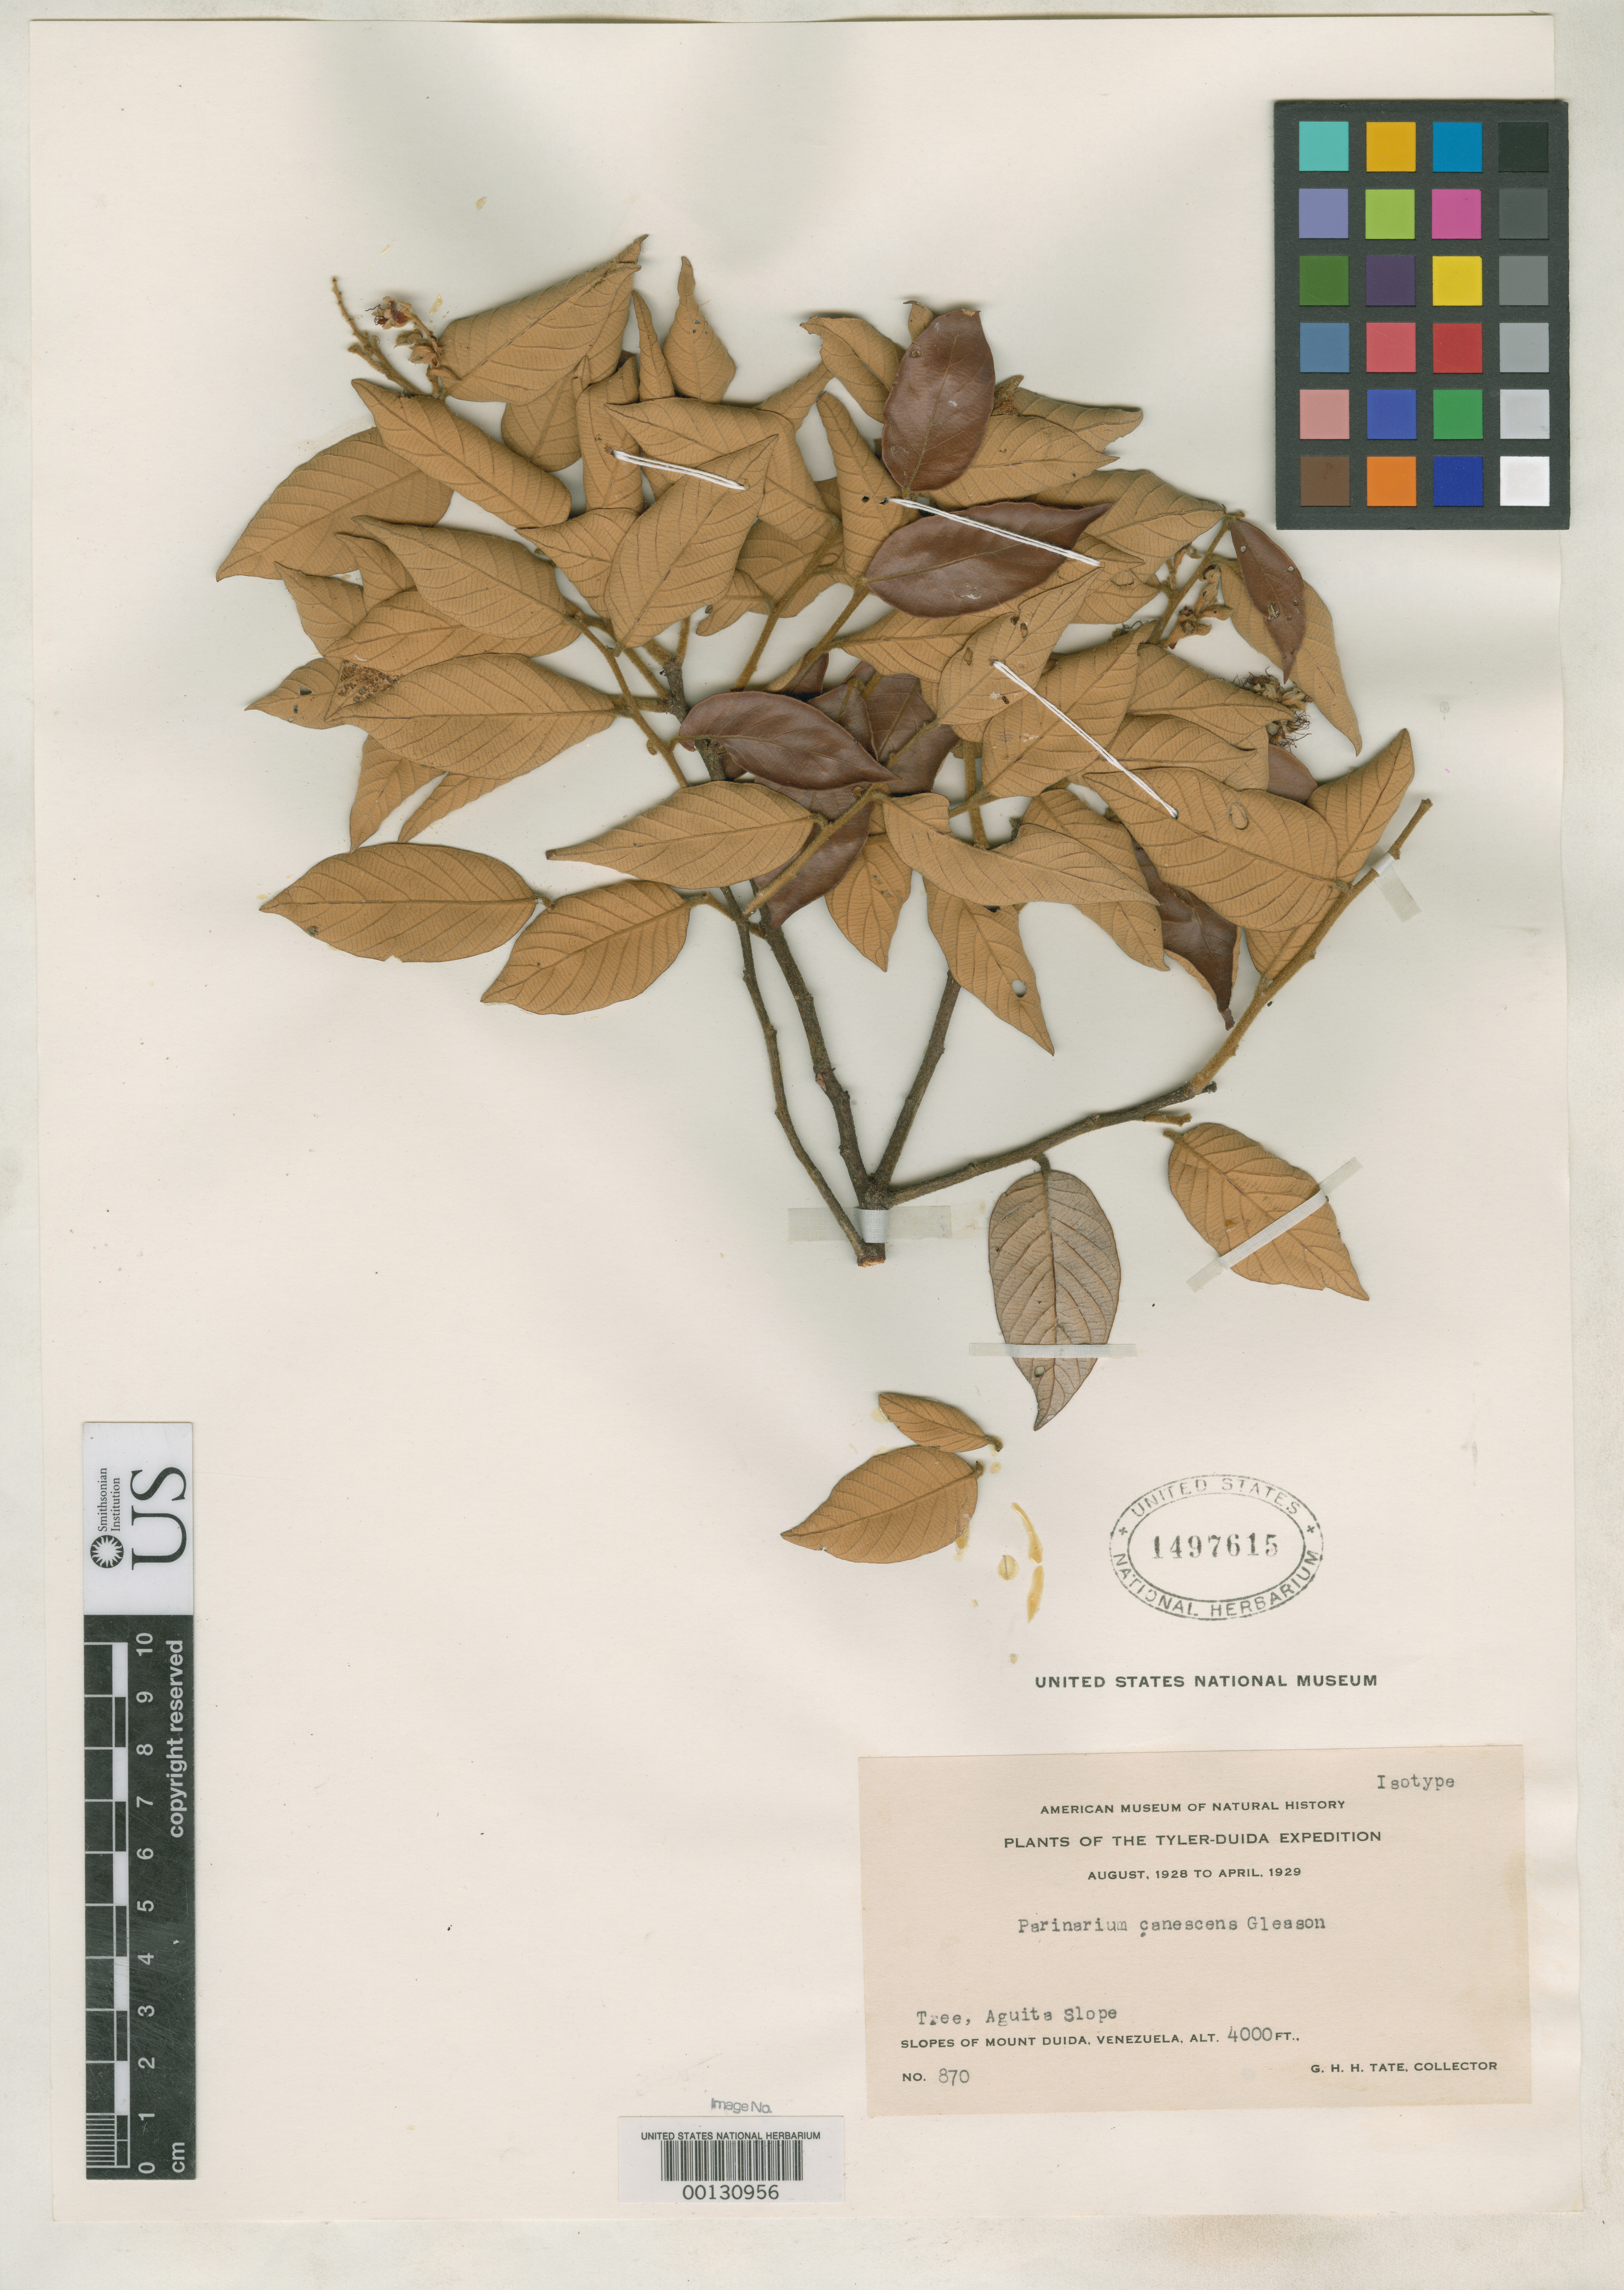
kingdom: Plantae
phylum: Tracheophyta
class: Magnoliopsida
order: Malpighiales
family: Chrysobalanaceae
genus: Parinari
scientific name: Parinari canescens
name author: Gleason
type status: Isotype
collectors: G. H. H.Tate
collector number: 870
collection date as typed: Aug 1929 to -- Apr 1929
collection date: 1929-04/1929-08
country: Venezuela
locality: Slopes of Mount Duida.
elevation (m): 1219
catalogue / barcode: US 1497615